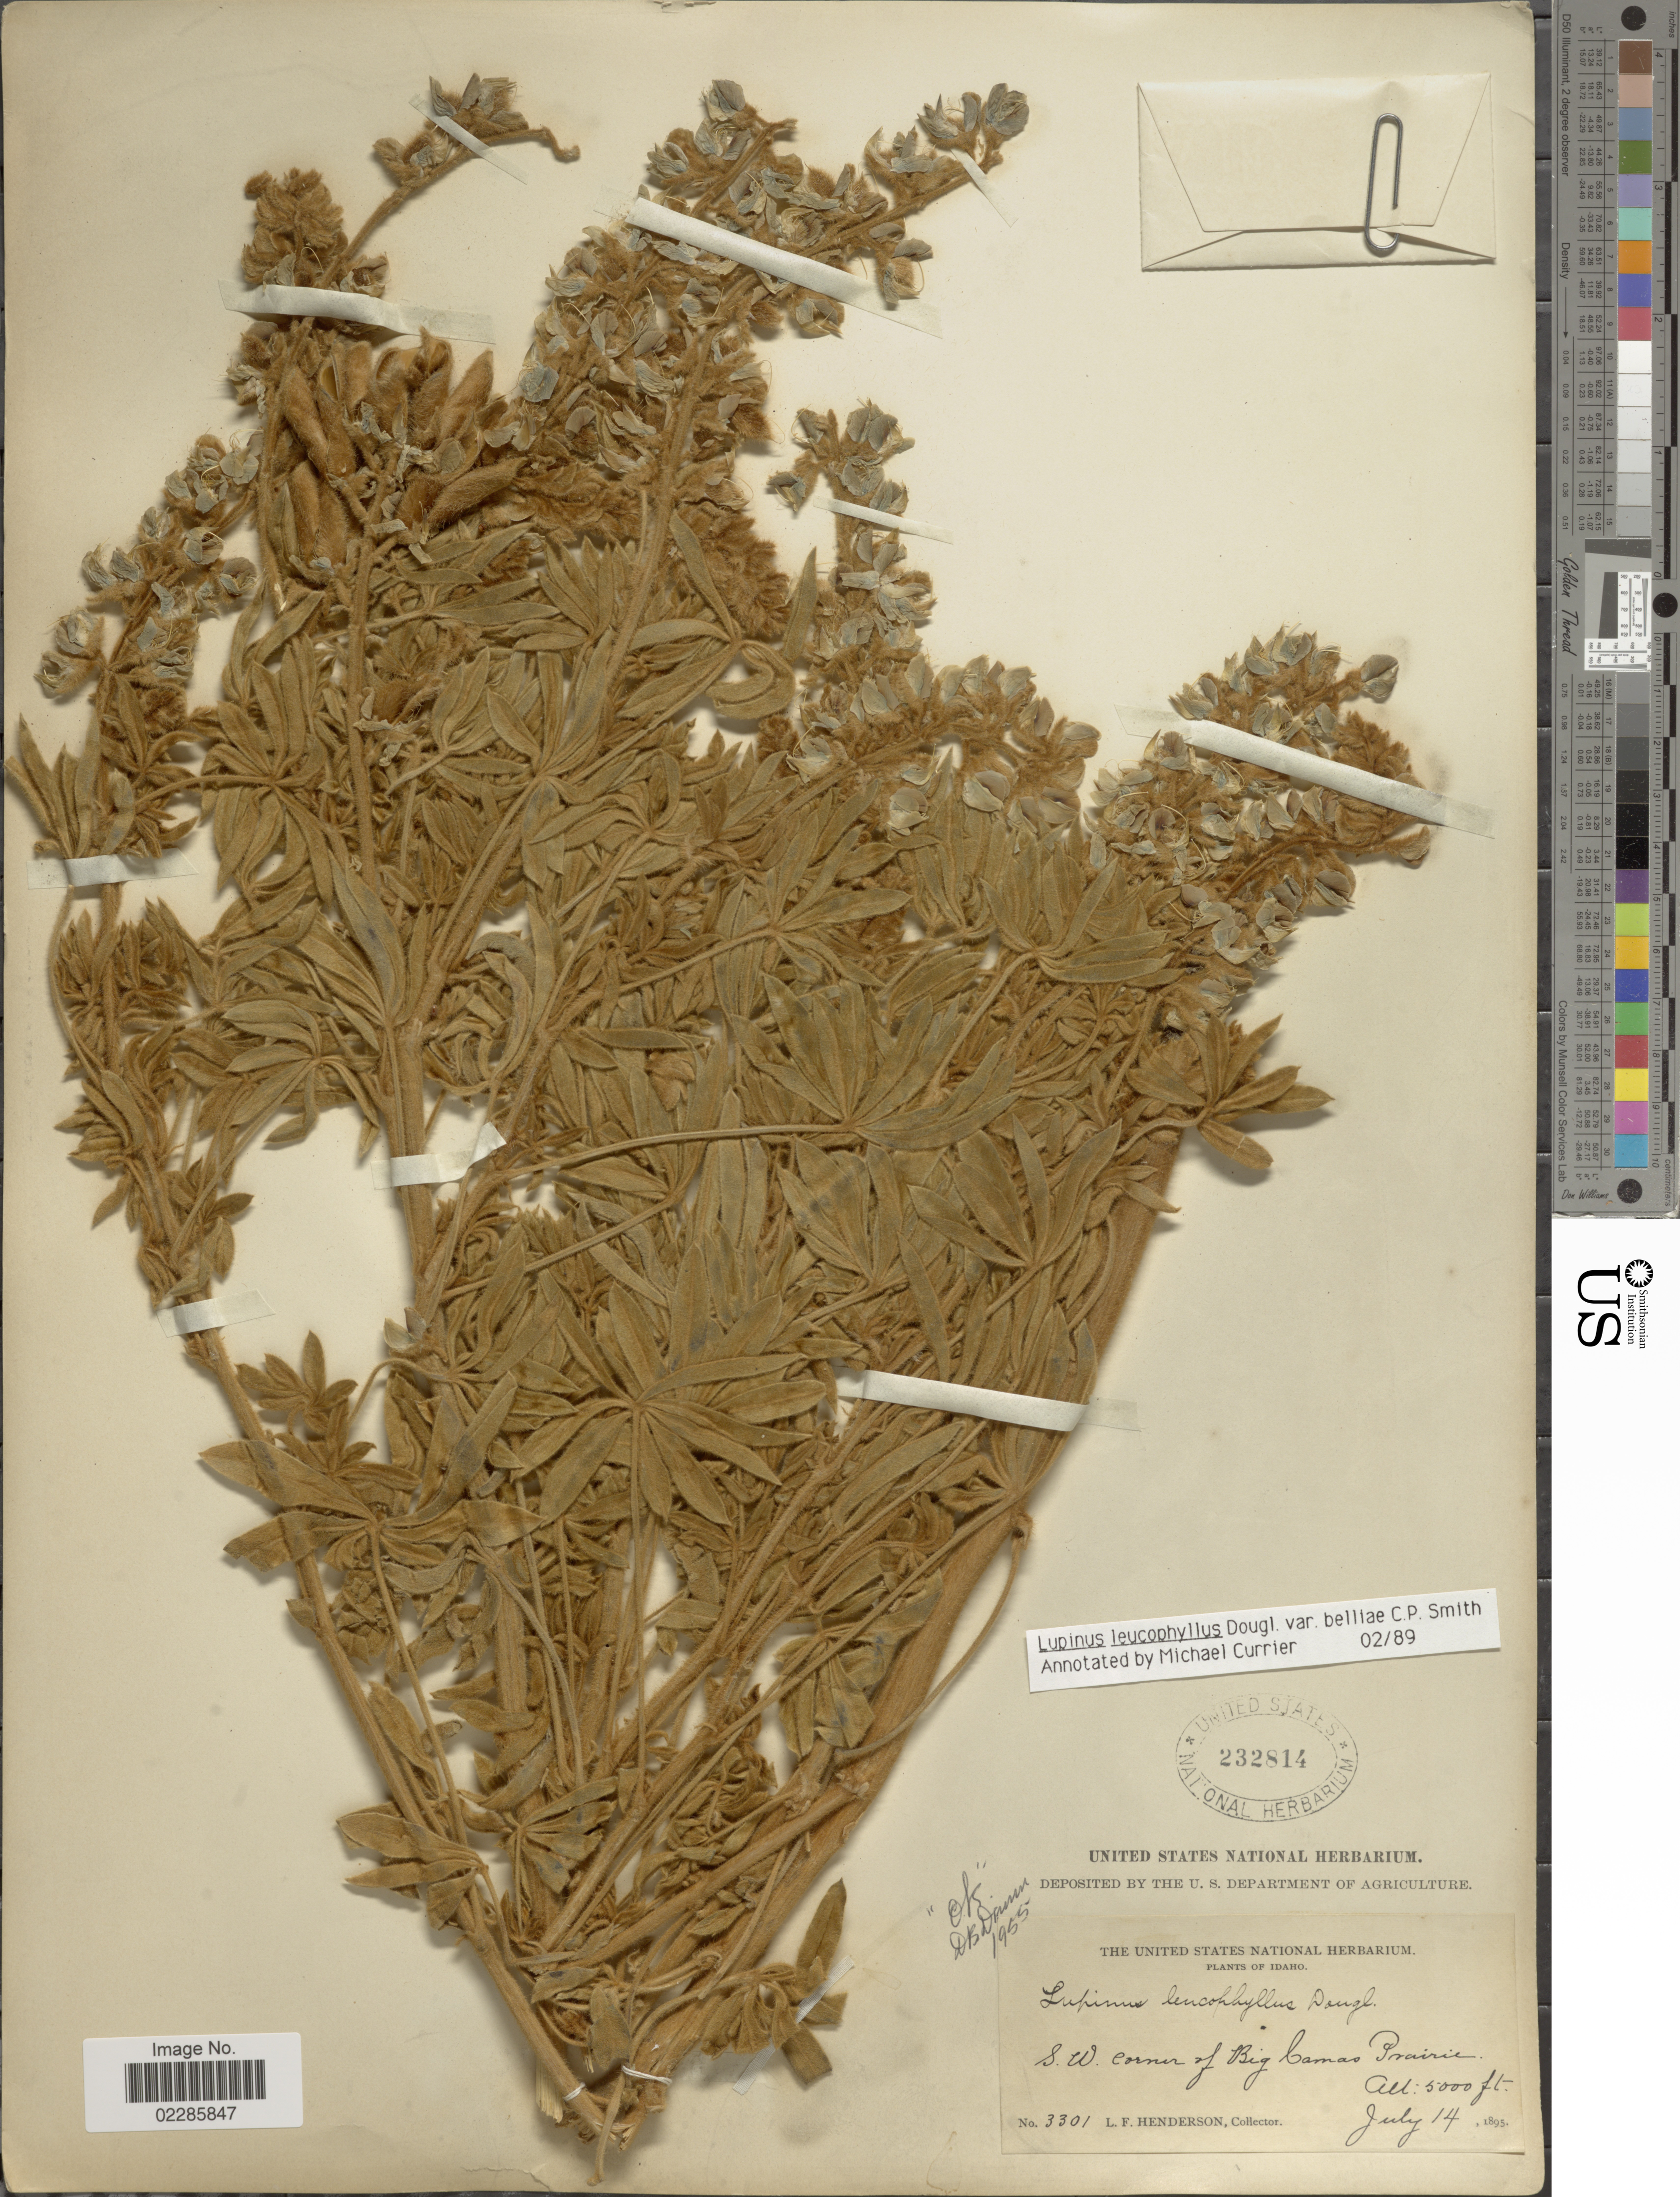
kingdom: Plantae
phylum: Tracheophyta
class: Magnoliopsida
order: Fabales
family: Fabaceae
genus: Lupinus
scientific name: Lupinus leucophyllus var. belliae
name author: C.P. Sm.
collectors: L. Henderson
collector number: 3301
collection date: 1895-07-14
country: United States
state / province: Idaho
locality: S.W. corner of Big Camas Prairie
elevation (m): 1524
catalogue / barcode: US 232814